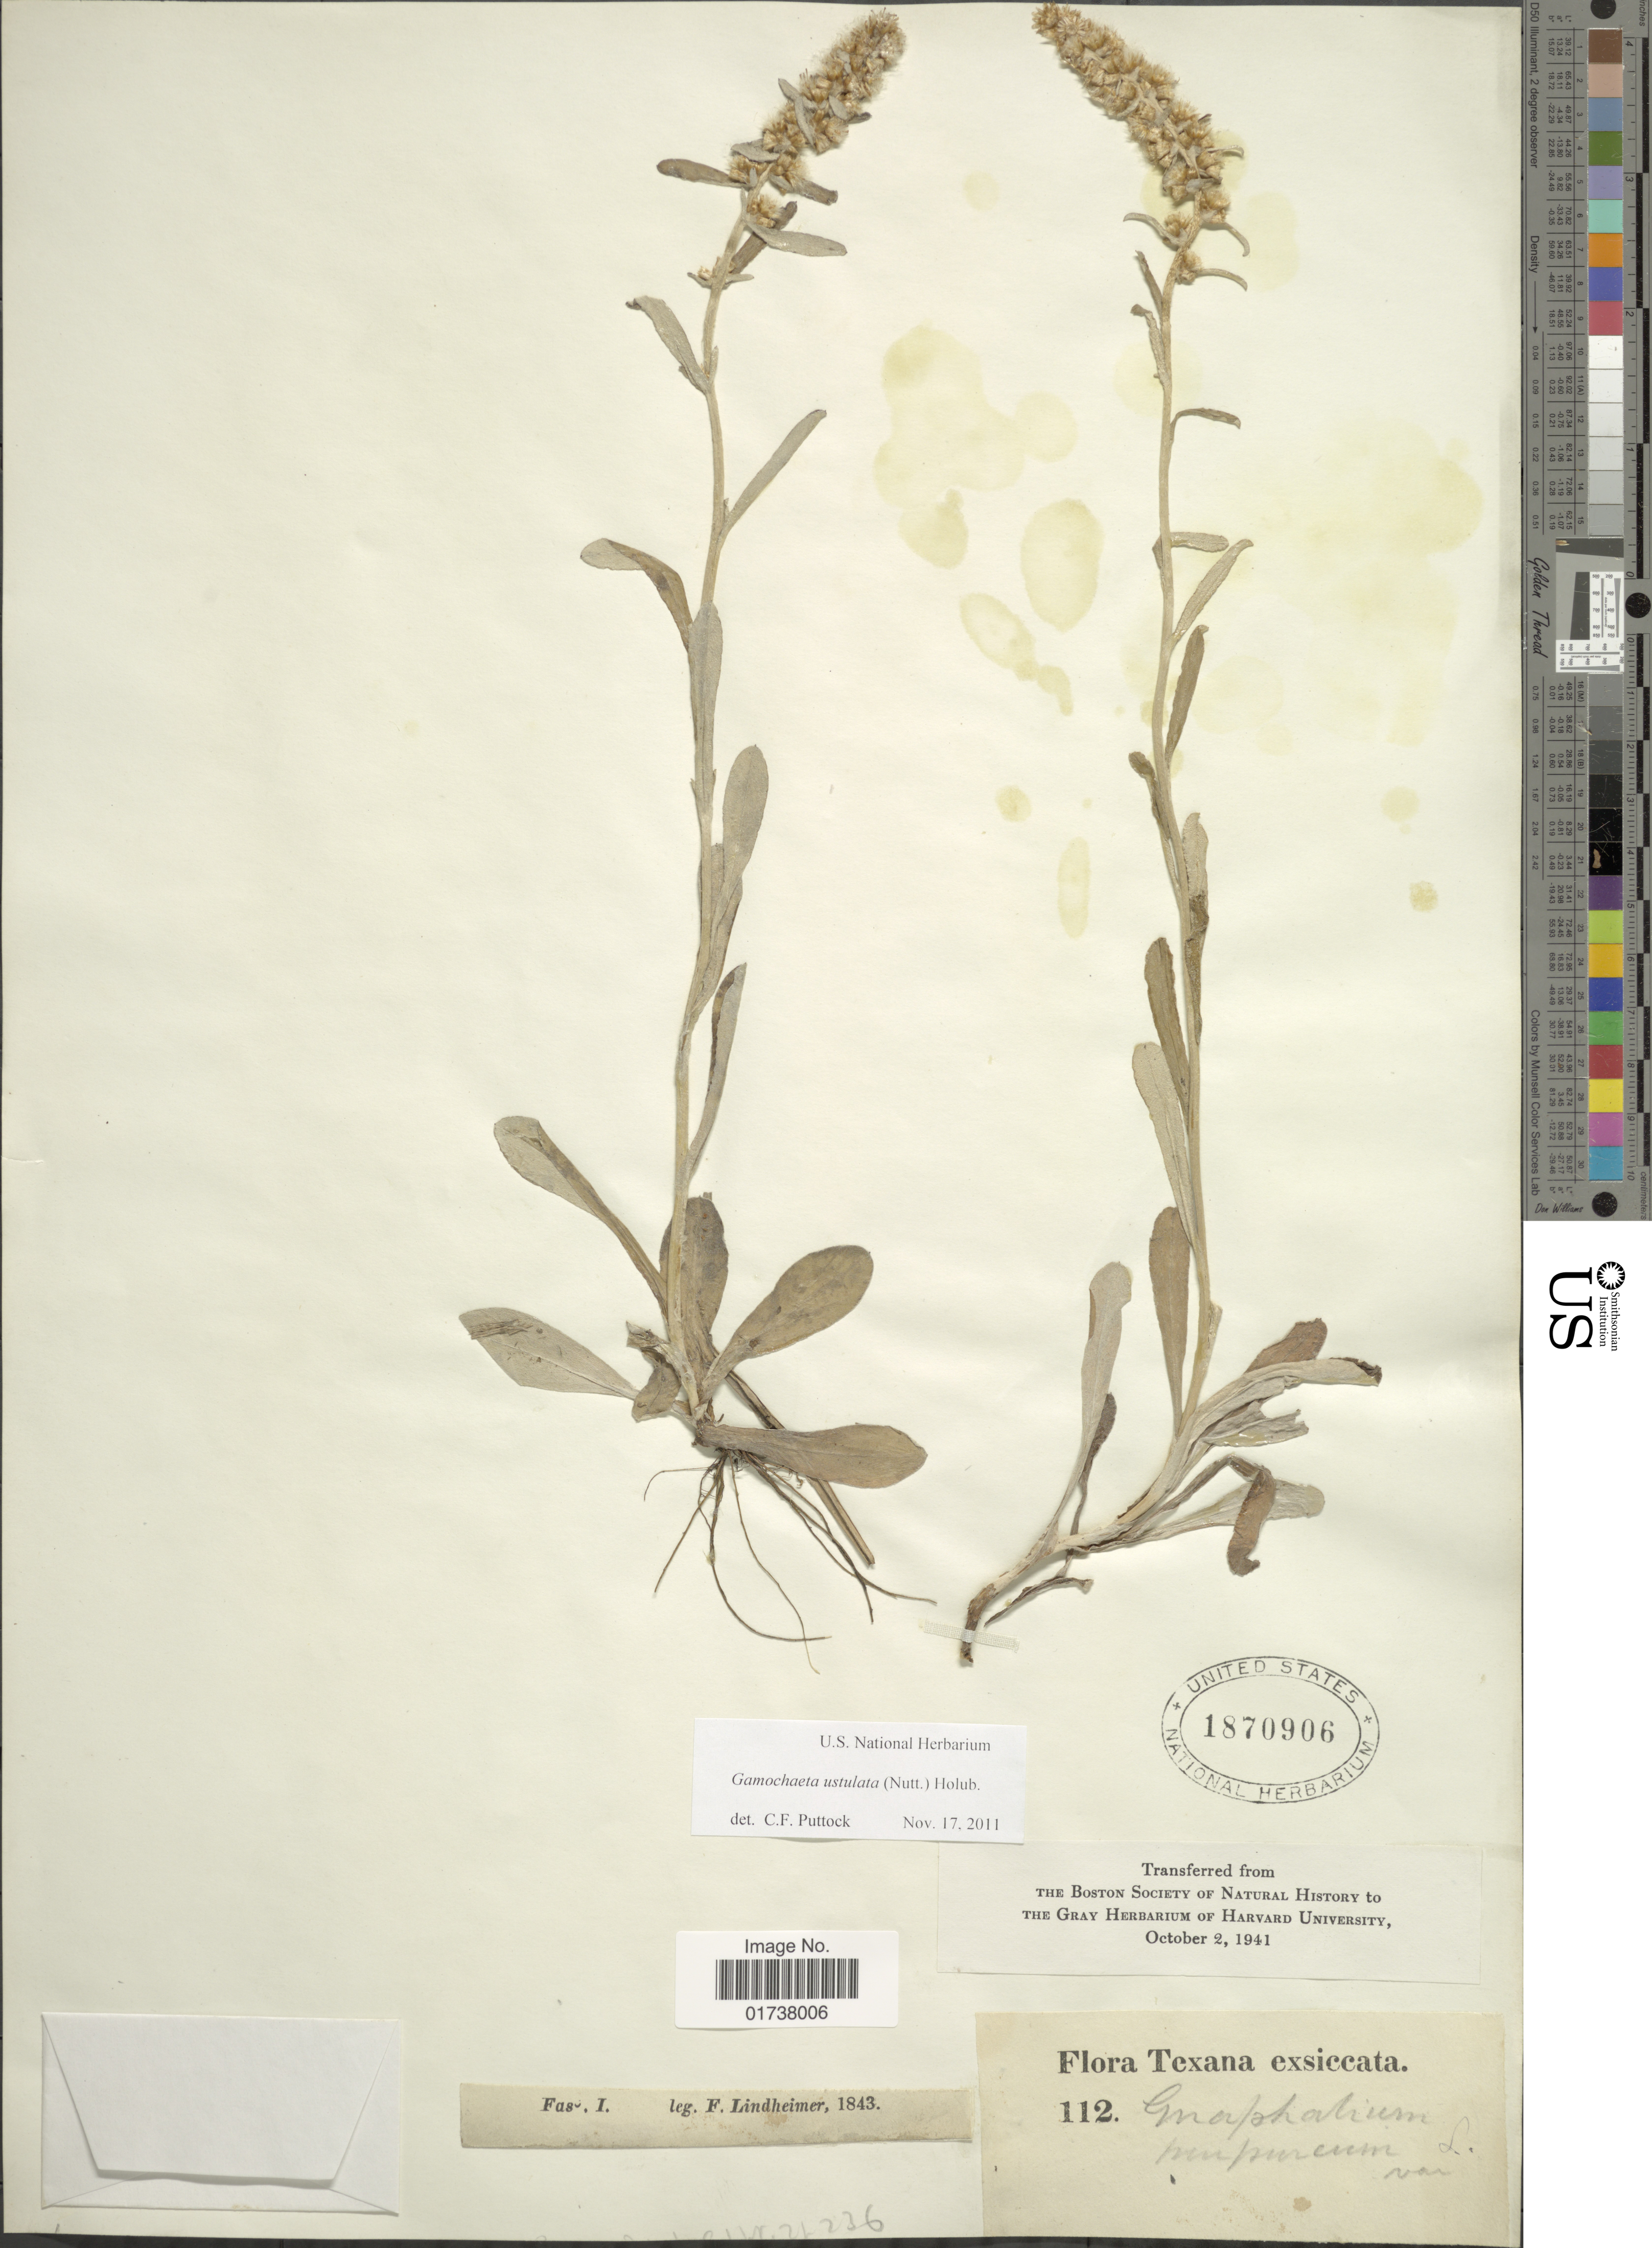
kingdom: Plantae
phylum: Tracheophyta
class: Magnoliopsida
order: Asterales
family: Asteraceae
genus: Gamochaeta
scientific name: Gamochaeta purpurea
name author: (L.) Cabrera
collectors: F. Lindheimer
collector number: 112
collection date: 1843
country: United States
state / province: Texas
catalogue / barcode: US 1870906